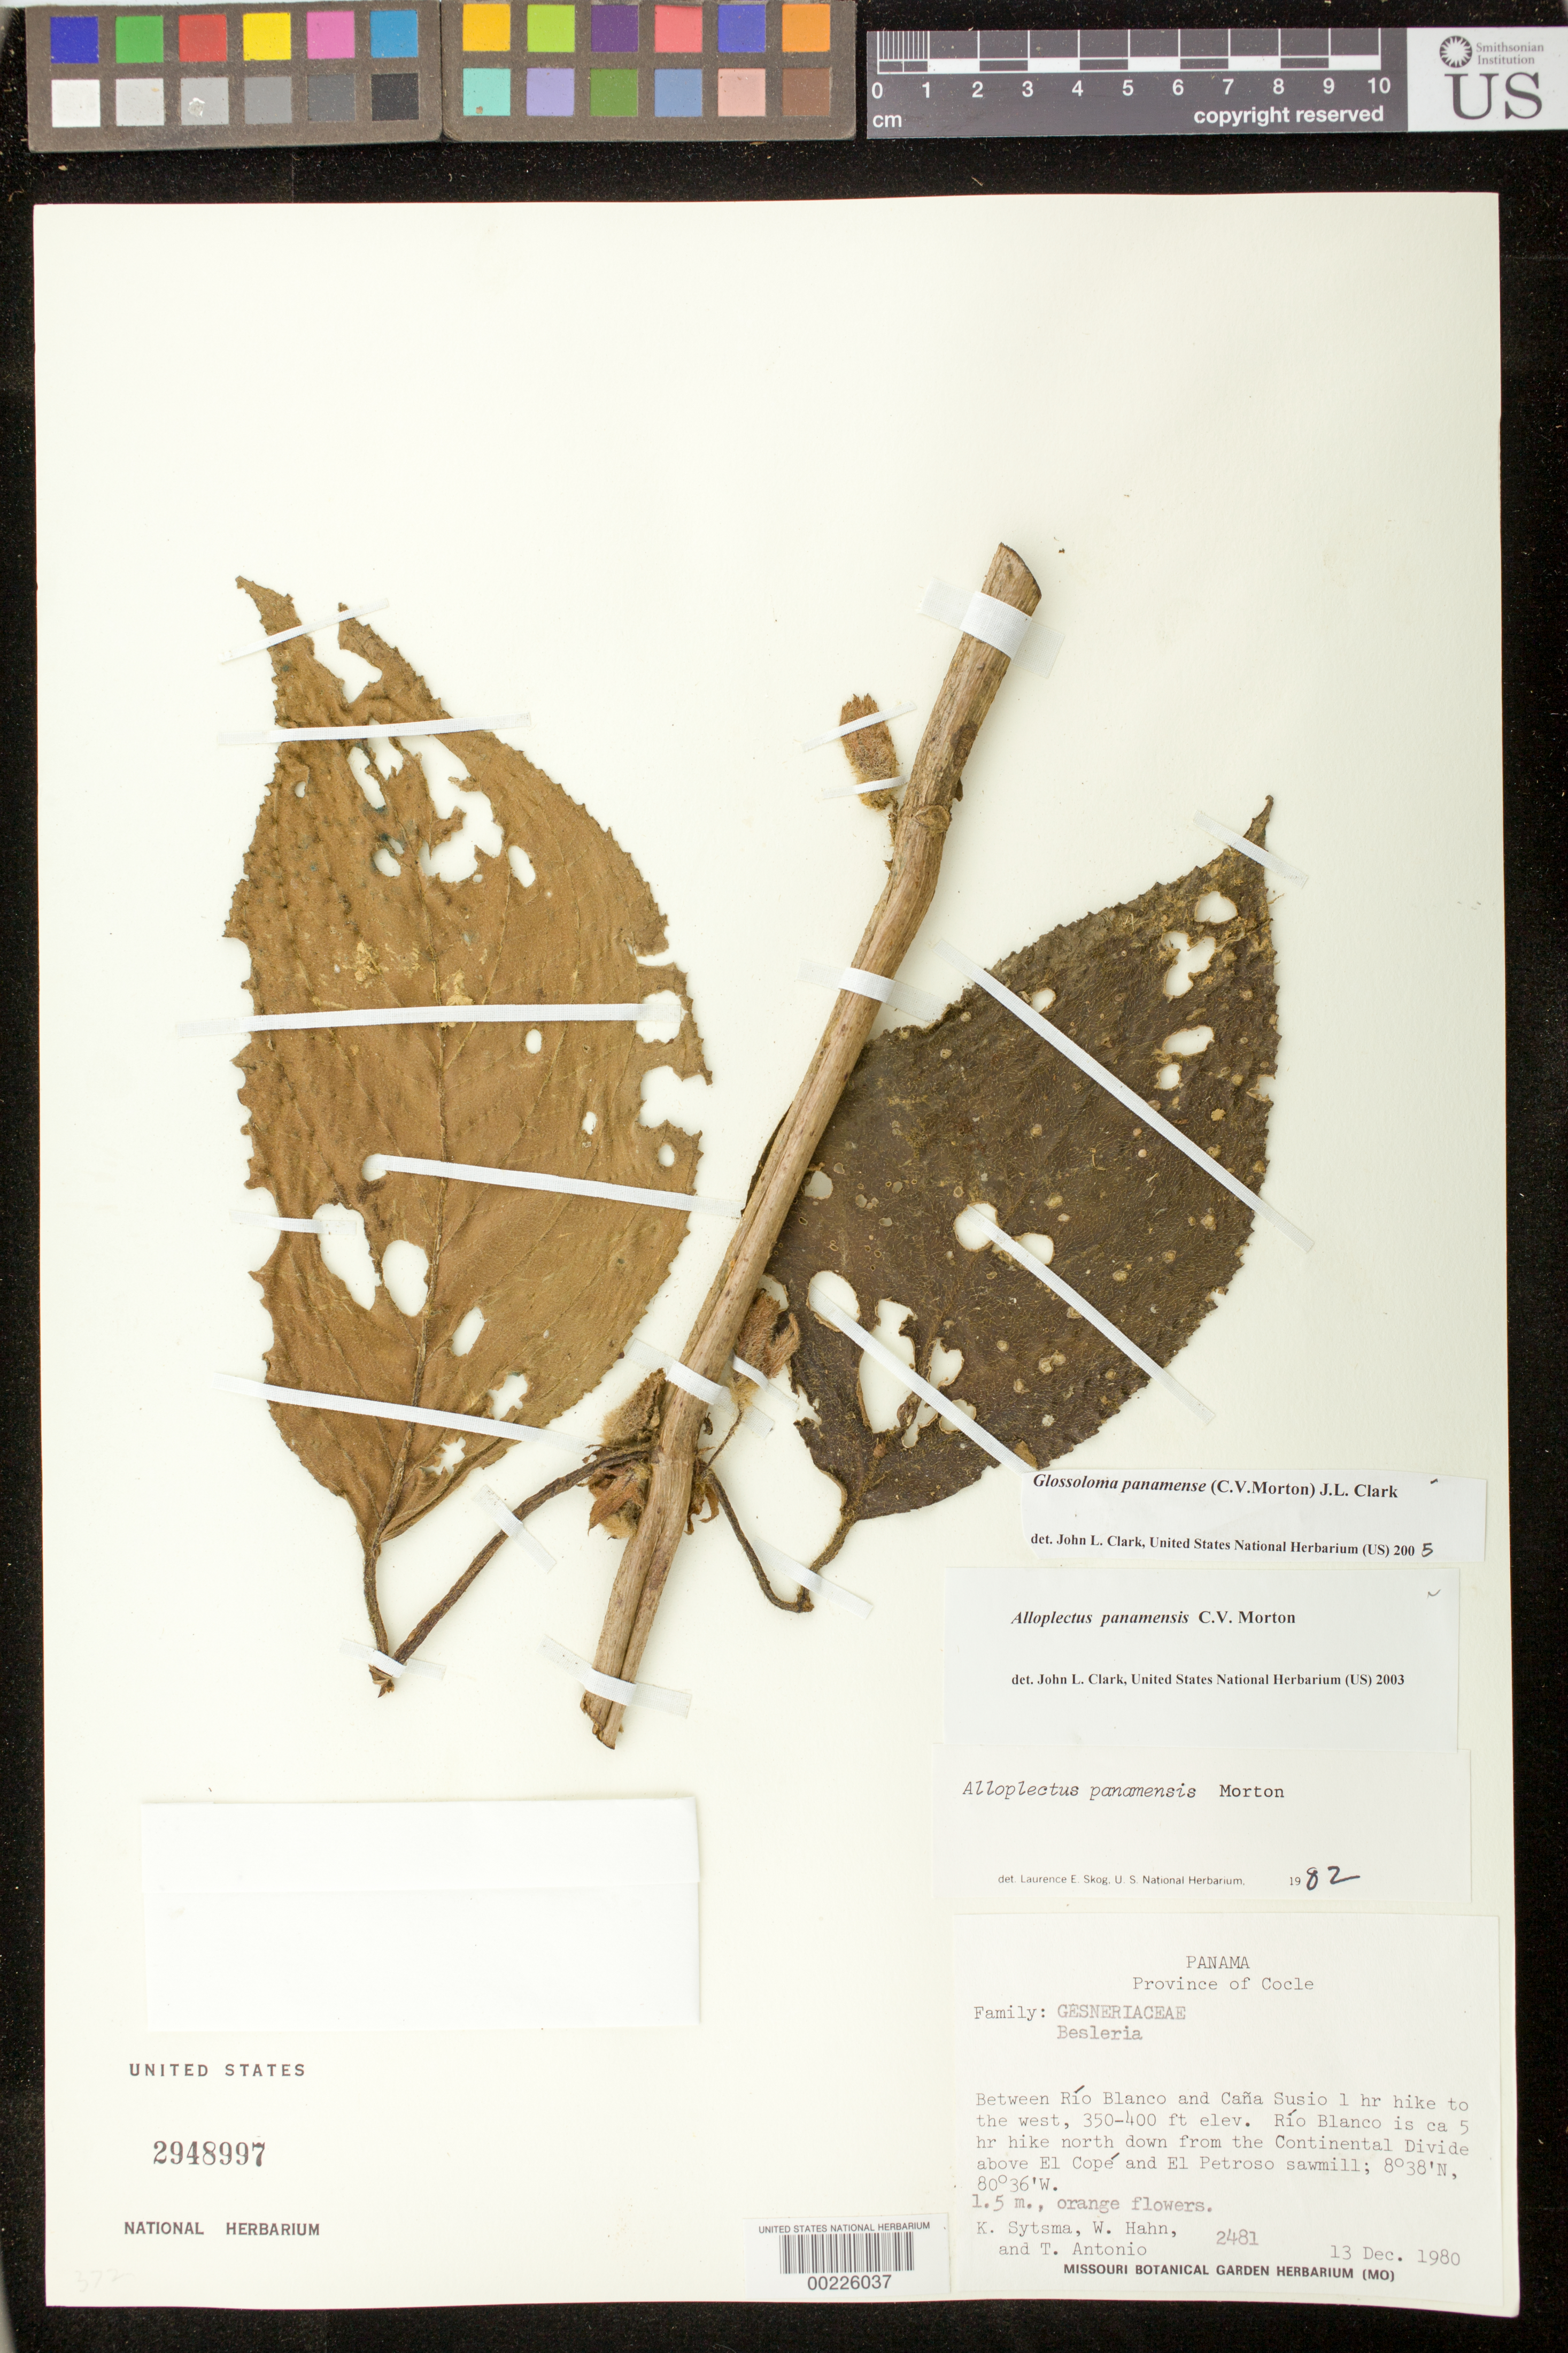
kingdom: Plantae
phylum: Tracheophyta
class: Magnoliopsida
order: Lamiales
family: Gesneriaceae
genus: Glossoloma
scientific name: Glossoloma panamense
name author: (C.V. Morton) J.L. Clark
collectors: K. J. Sytsma, W. Hahn & T. Antonio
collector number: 2481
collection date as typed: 13 Dec 1980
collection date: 1980-12-13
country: Panama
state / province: Coclé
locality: Between Rio Blanco & Cana Susio 1 hr hike to west, Rio Blanco is ca 5 hr hike N down from continental divide above El Cope ...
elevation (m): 107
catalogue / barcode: US 2948997